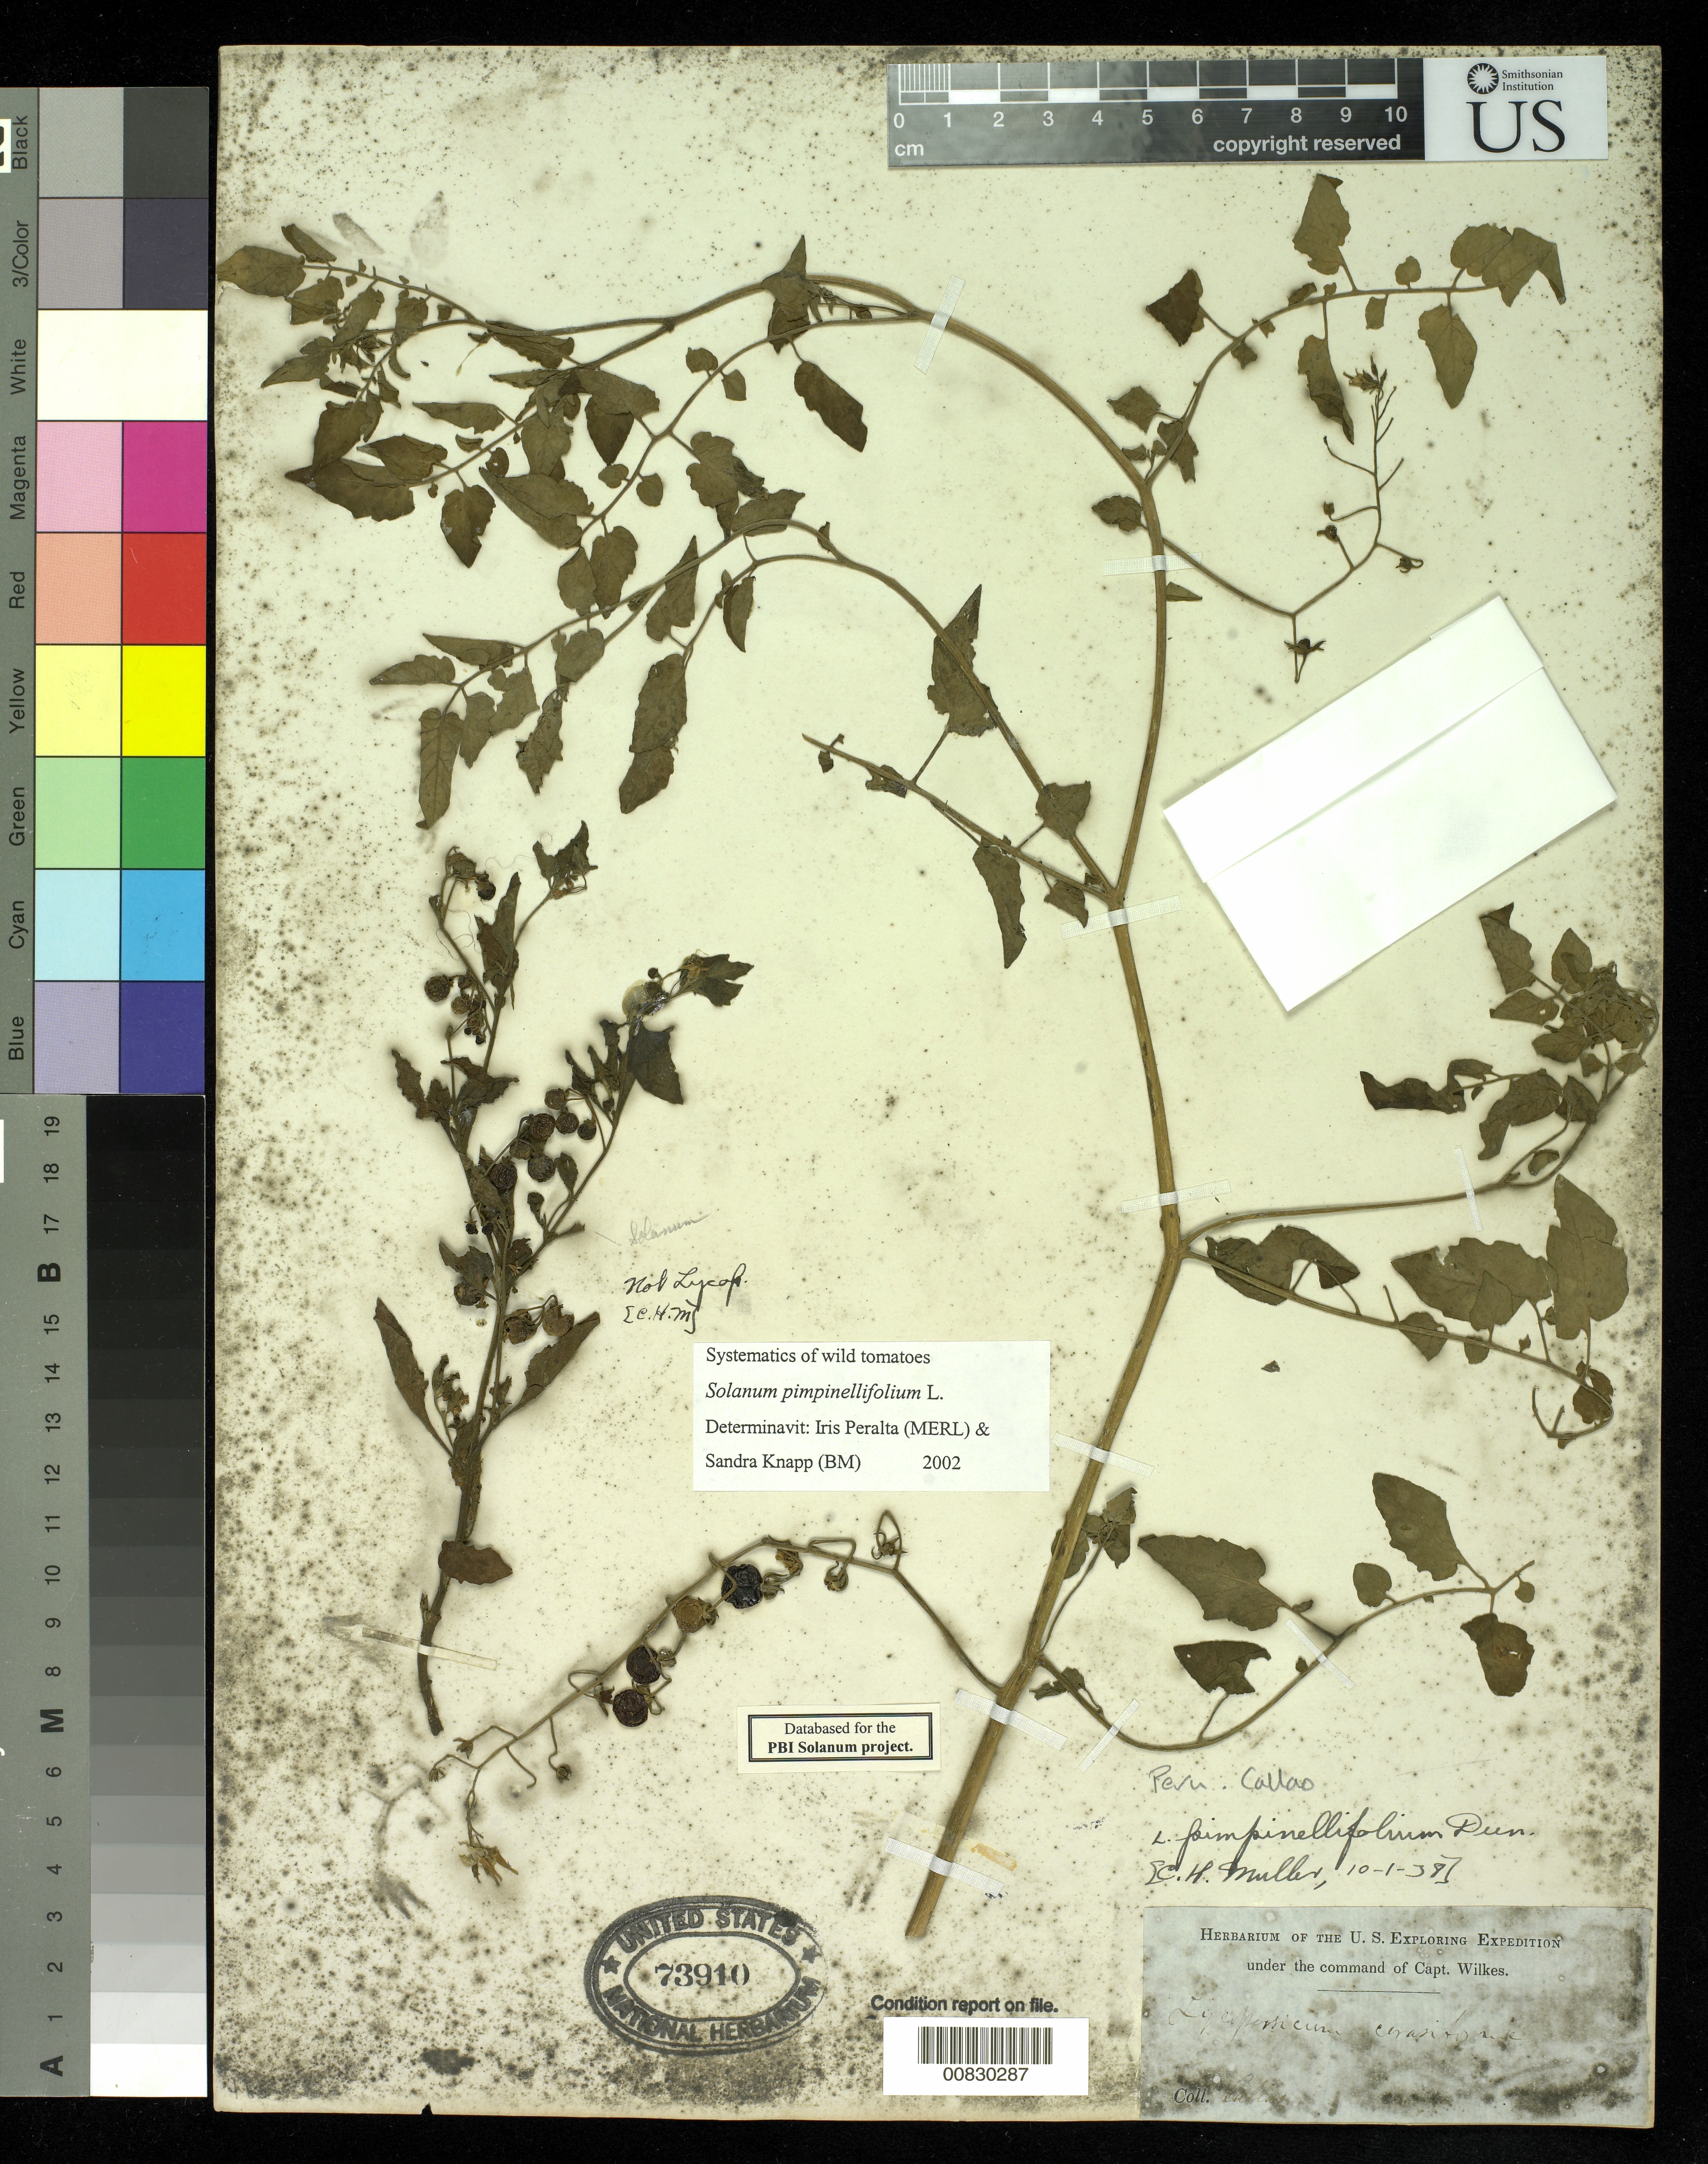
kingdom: Plantae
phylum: Tracheophyta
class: Magnoliopsida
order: Solanales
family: Solanaceae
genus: Solanum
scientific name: Solanum pimpinellifolium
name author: L.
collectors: Wilkes Explor. Exped.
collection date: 1838/1842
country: Peru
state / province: Callao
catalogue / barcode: US 73910